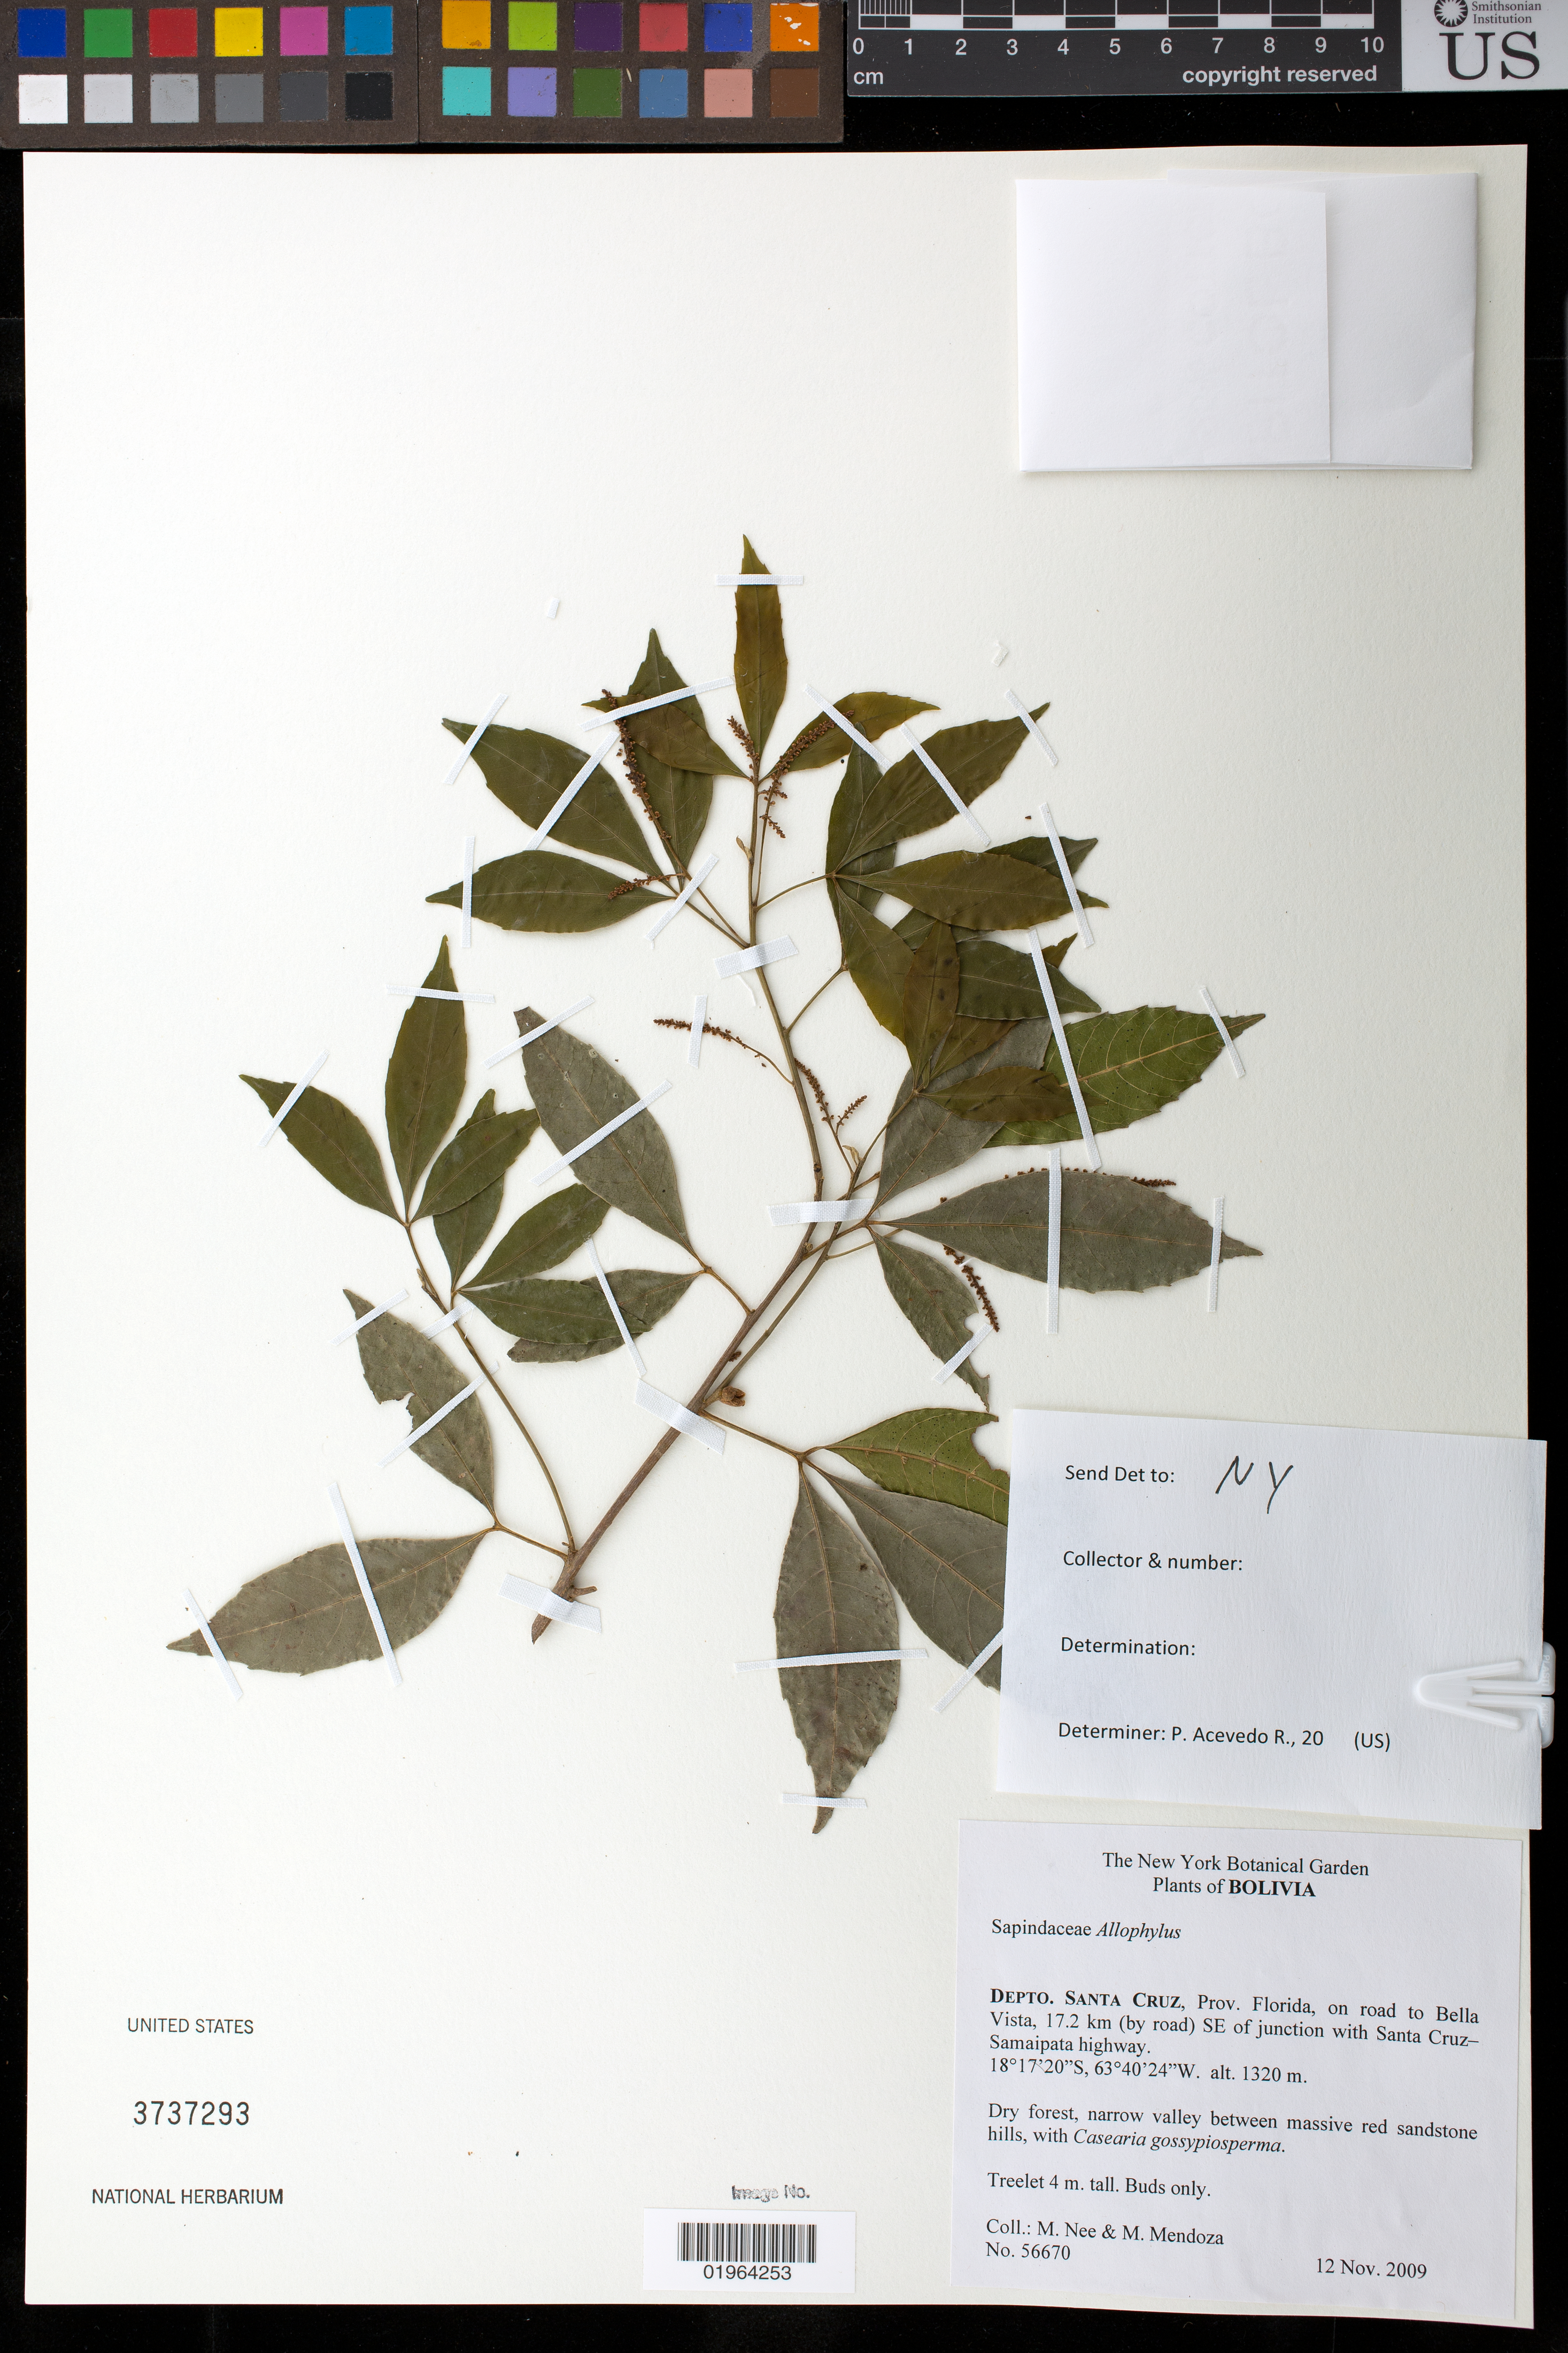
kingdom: Plantae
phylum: Tracheophyta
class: Magnoliopsida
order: Sapindales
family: Sapindaceae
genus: Allophylus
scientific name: Allophylus edulis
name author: (A. St.-Hil. et al.) Hieron. ex Niederl.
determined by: Acevedo-Rodríguez, P., (BOT), Smithsonian Institution - National Museum of Natural History (UNITED STATES)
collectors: M. Nee & M. Mendoza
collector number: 56670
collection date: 2009-11-21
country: Bolivia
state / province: Santa Cruz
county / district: Florida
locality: On road to Bella Vista, 17.2 km SE of jct with Santa Cruz - Samaipata Hwy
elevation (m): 1320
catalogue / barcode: US 3737293